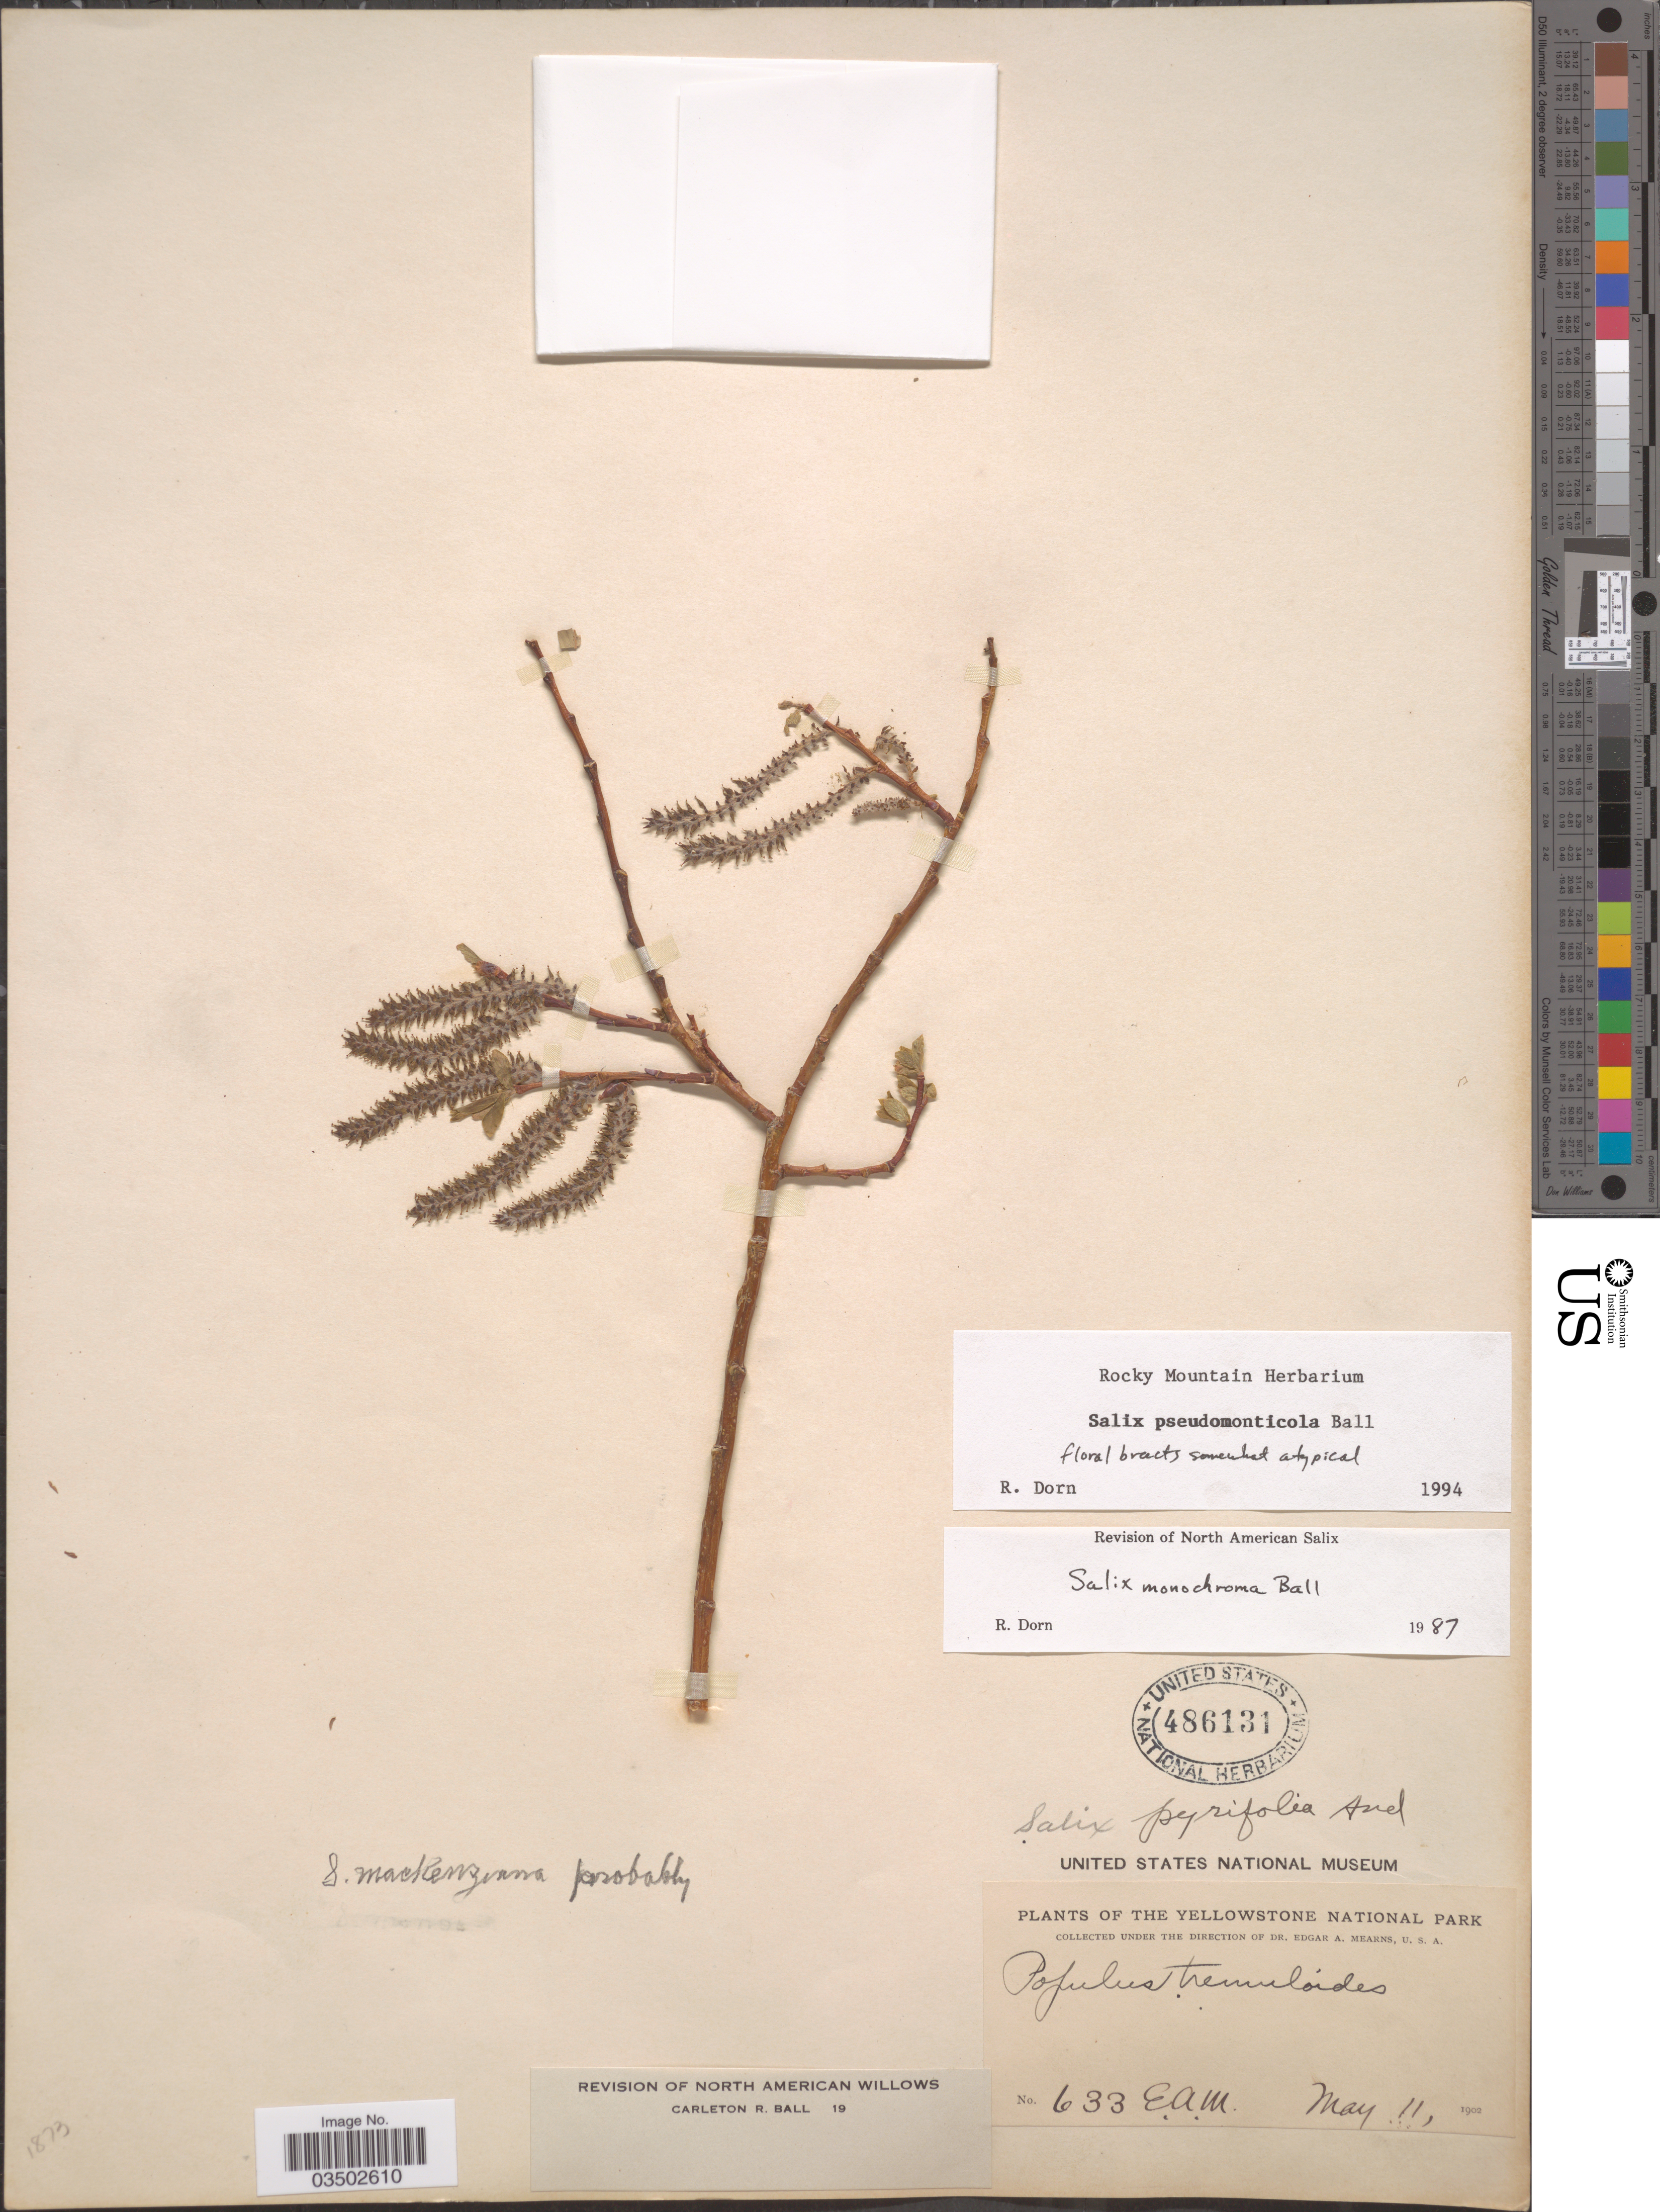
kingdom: Plantae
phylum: Tracheophyta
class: Magnoliopsida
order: Malpighiales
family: Salicaceae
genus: Salix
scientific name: Salix pseudomonticola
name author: C.R. Ball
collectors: E. A. Mearns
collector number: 633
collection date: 1902-05-11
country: United States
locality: The Yellowstone National Park.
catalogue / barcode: US 486131